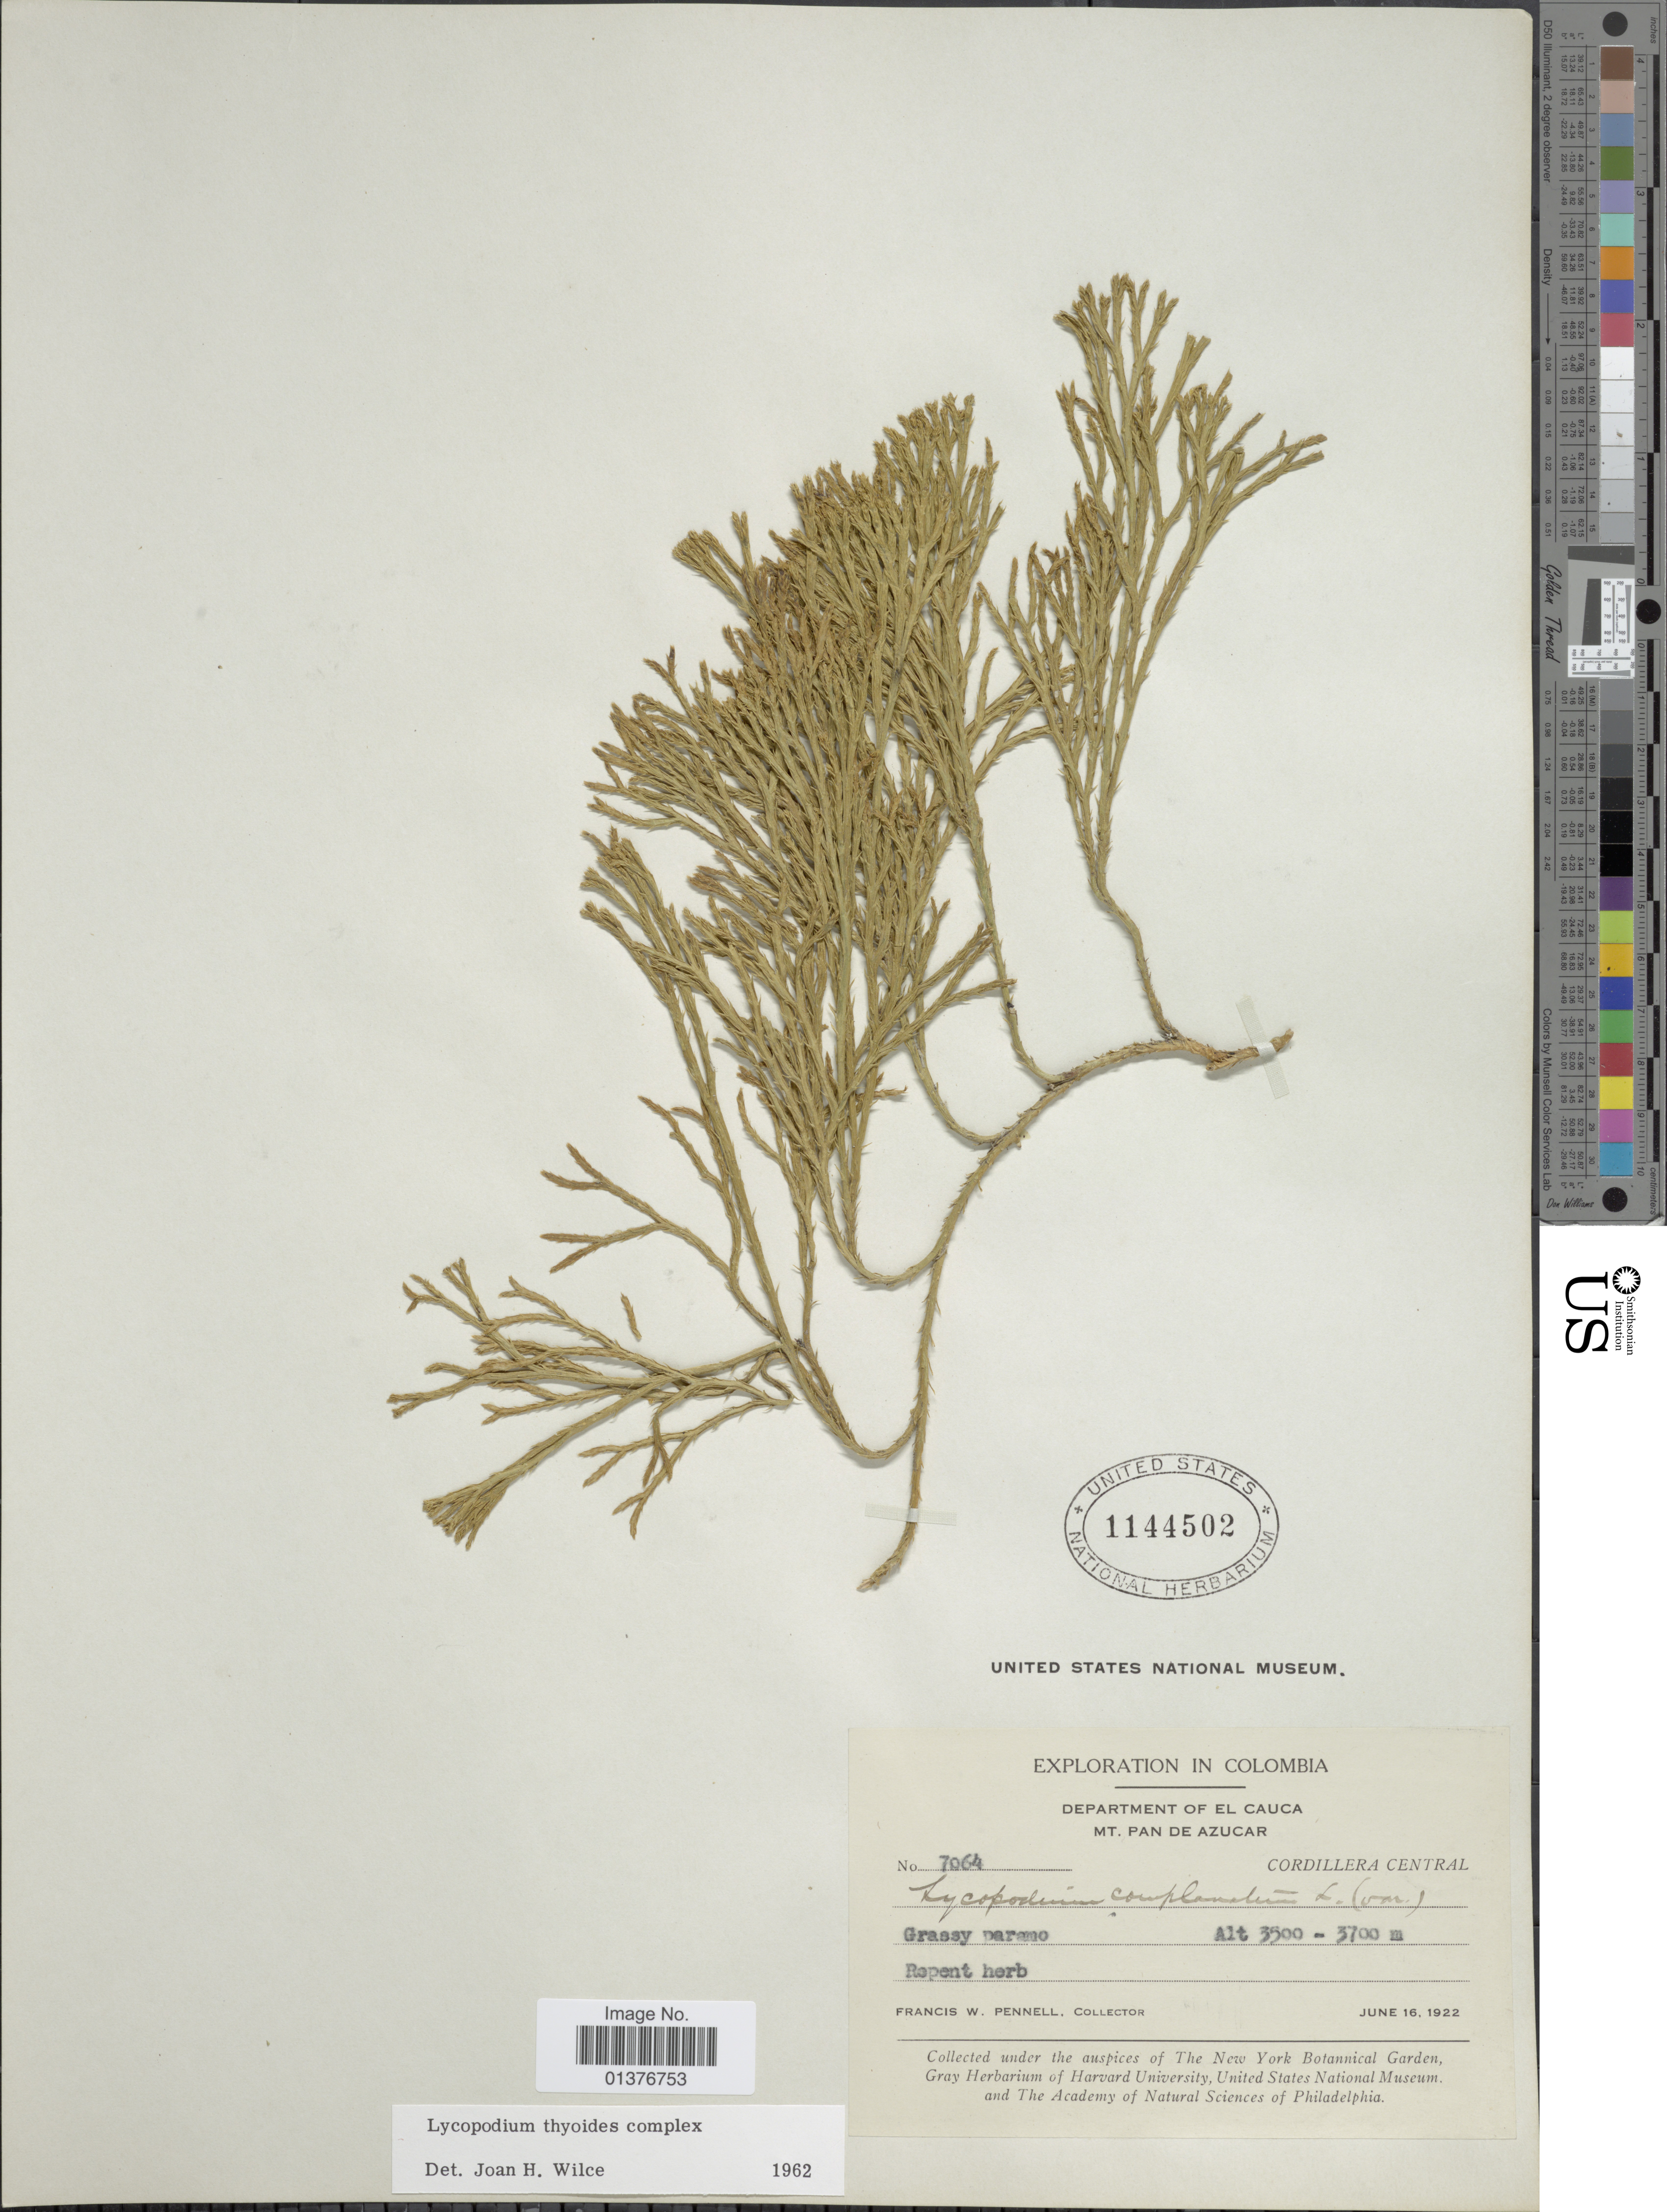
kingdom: Plantae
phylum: Tracheophyta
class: Lycopodiopsida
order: Lycopodiales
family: Lycopodiaceae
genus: Diphasiastrum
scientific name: Diphasiastrum thyoides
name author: (Humb. & Bonpl. ex Willd.) Holub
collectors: F. W. Pennell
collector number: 7064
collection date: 1922-06-16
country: Colombia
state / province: Cauca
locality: Mt. pan de Azucar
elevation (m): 3500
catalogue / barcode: US 1144502